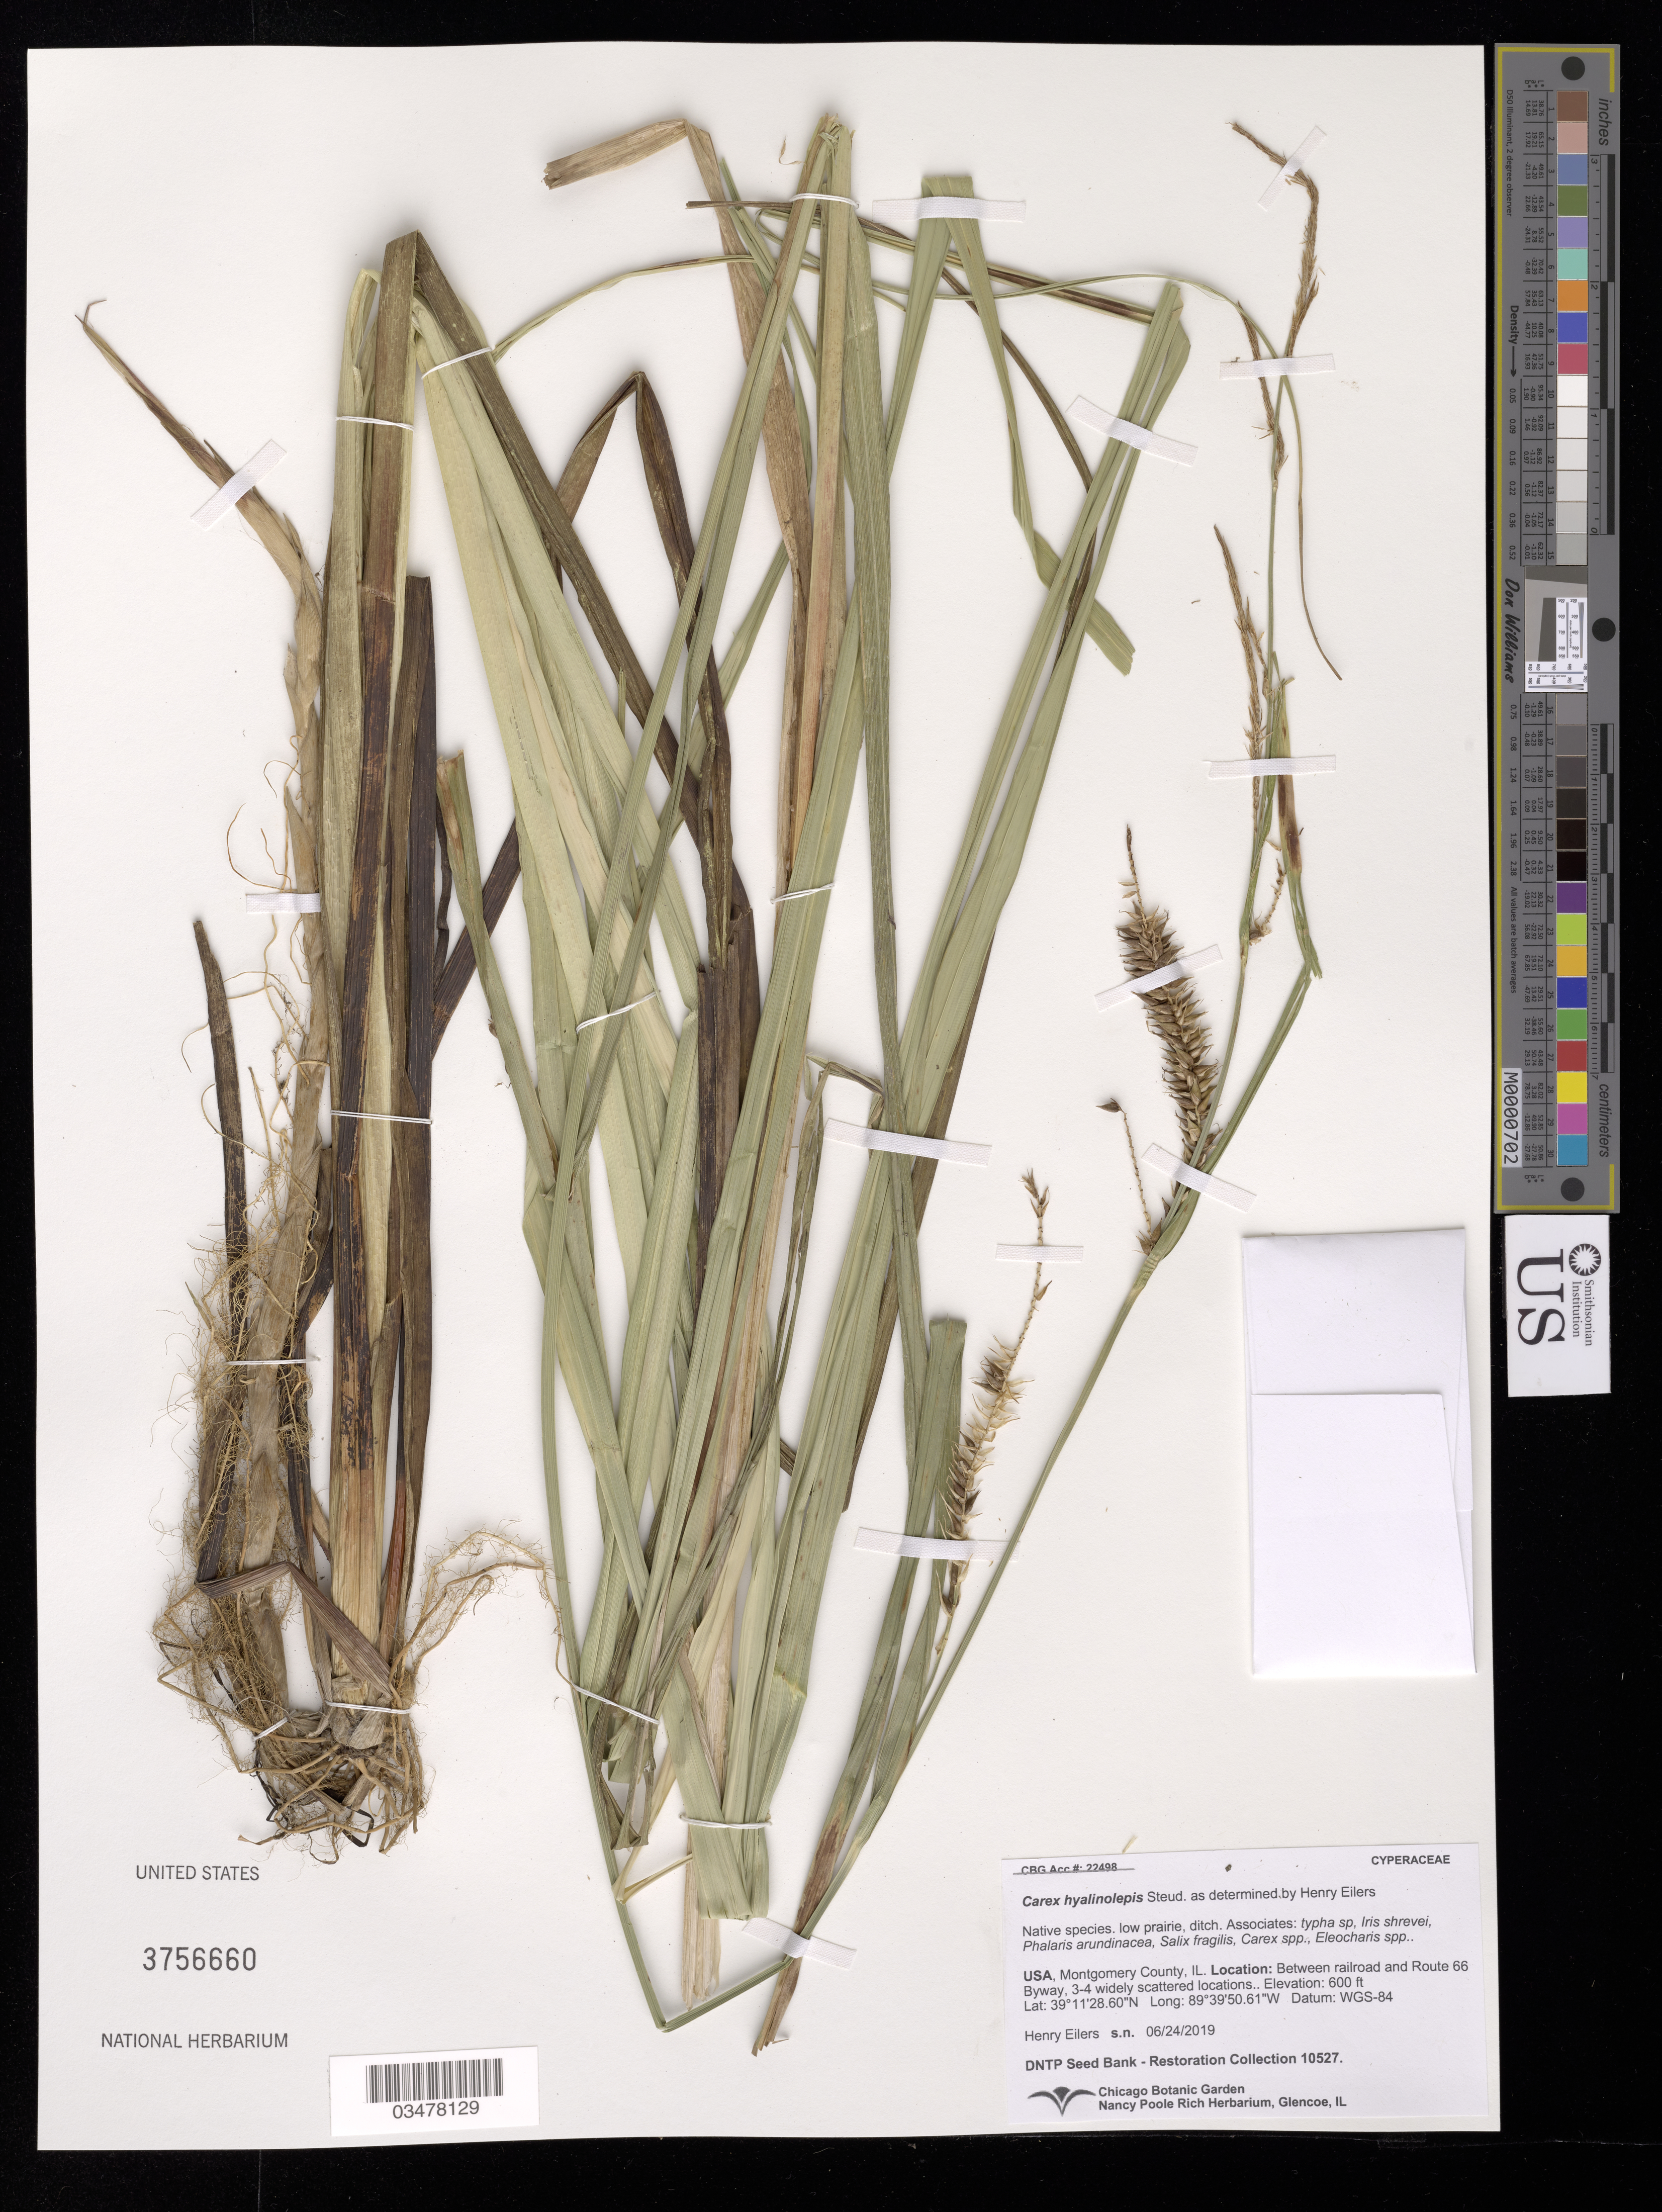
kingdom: Plantae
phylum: Tracheophyta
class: Liliopsida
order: Poales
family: Cyperaceae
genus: Carex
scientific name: Carex hyalinolepis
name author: Steud.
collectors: H. Eilers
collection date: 2019-06-24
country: United States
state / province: Illinois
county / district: Montgomery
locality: Between railroad and Rte. 66 Byway.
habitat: Low prairie, ditch. With Iris shrevei, Salix fragilis, Carex sp., Eleocharis sp., etc.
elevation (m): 183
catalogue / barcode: US 3756660